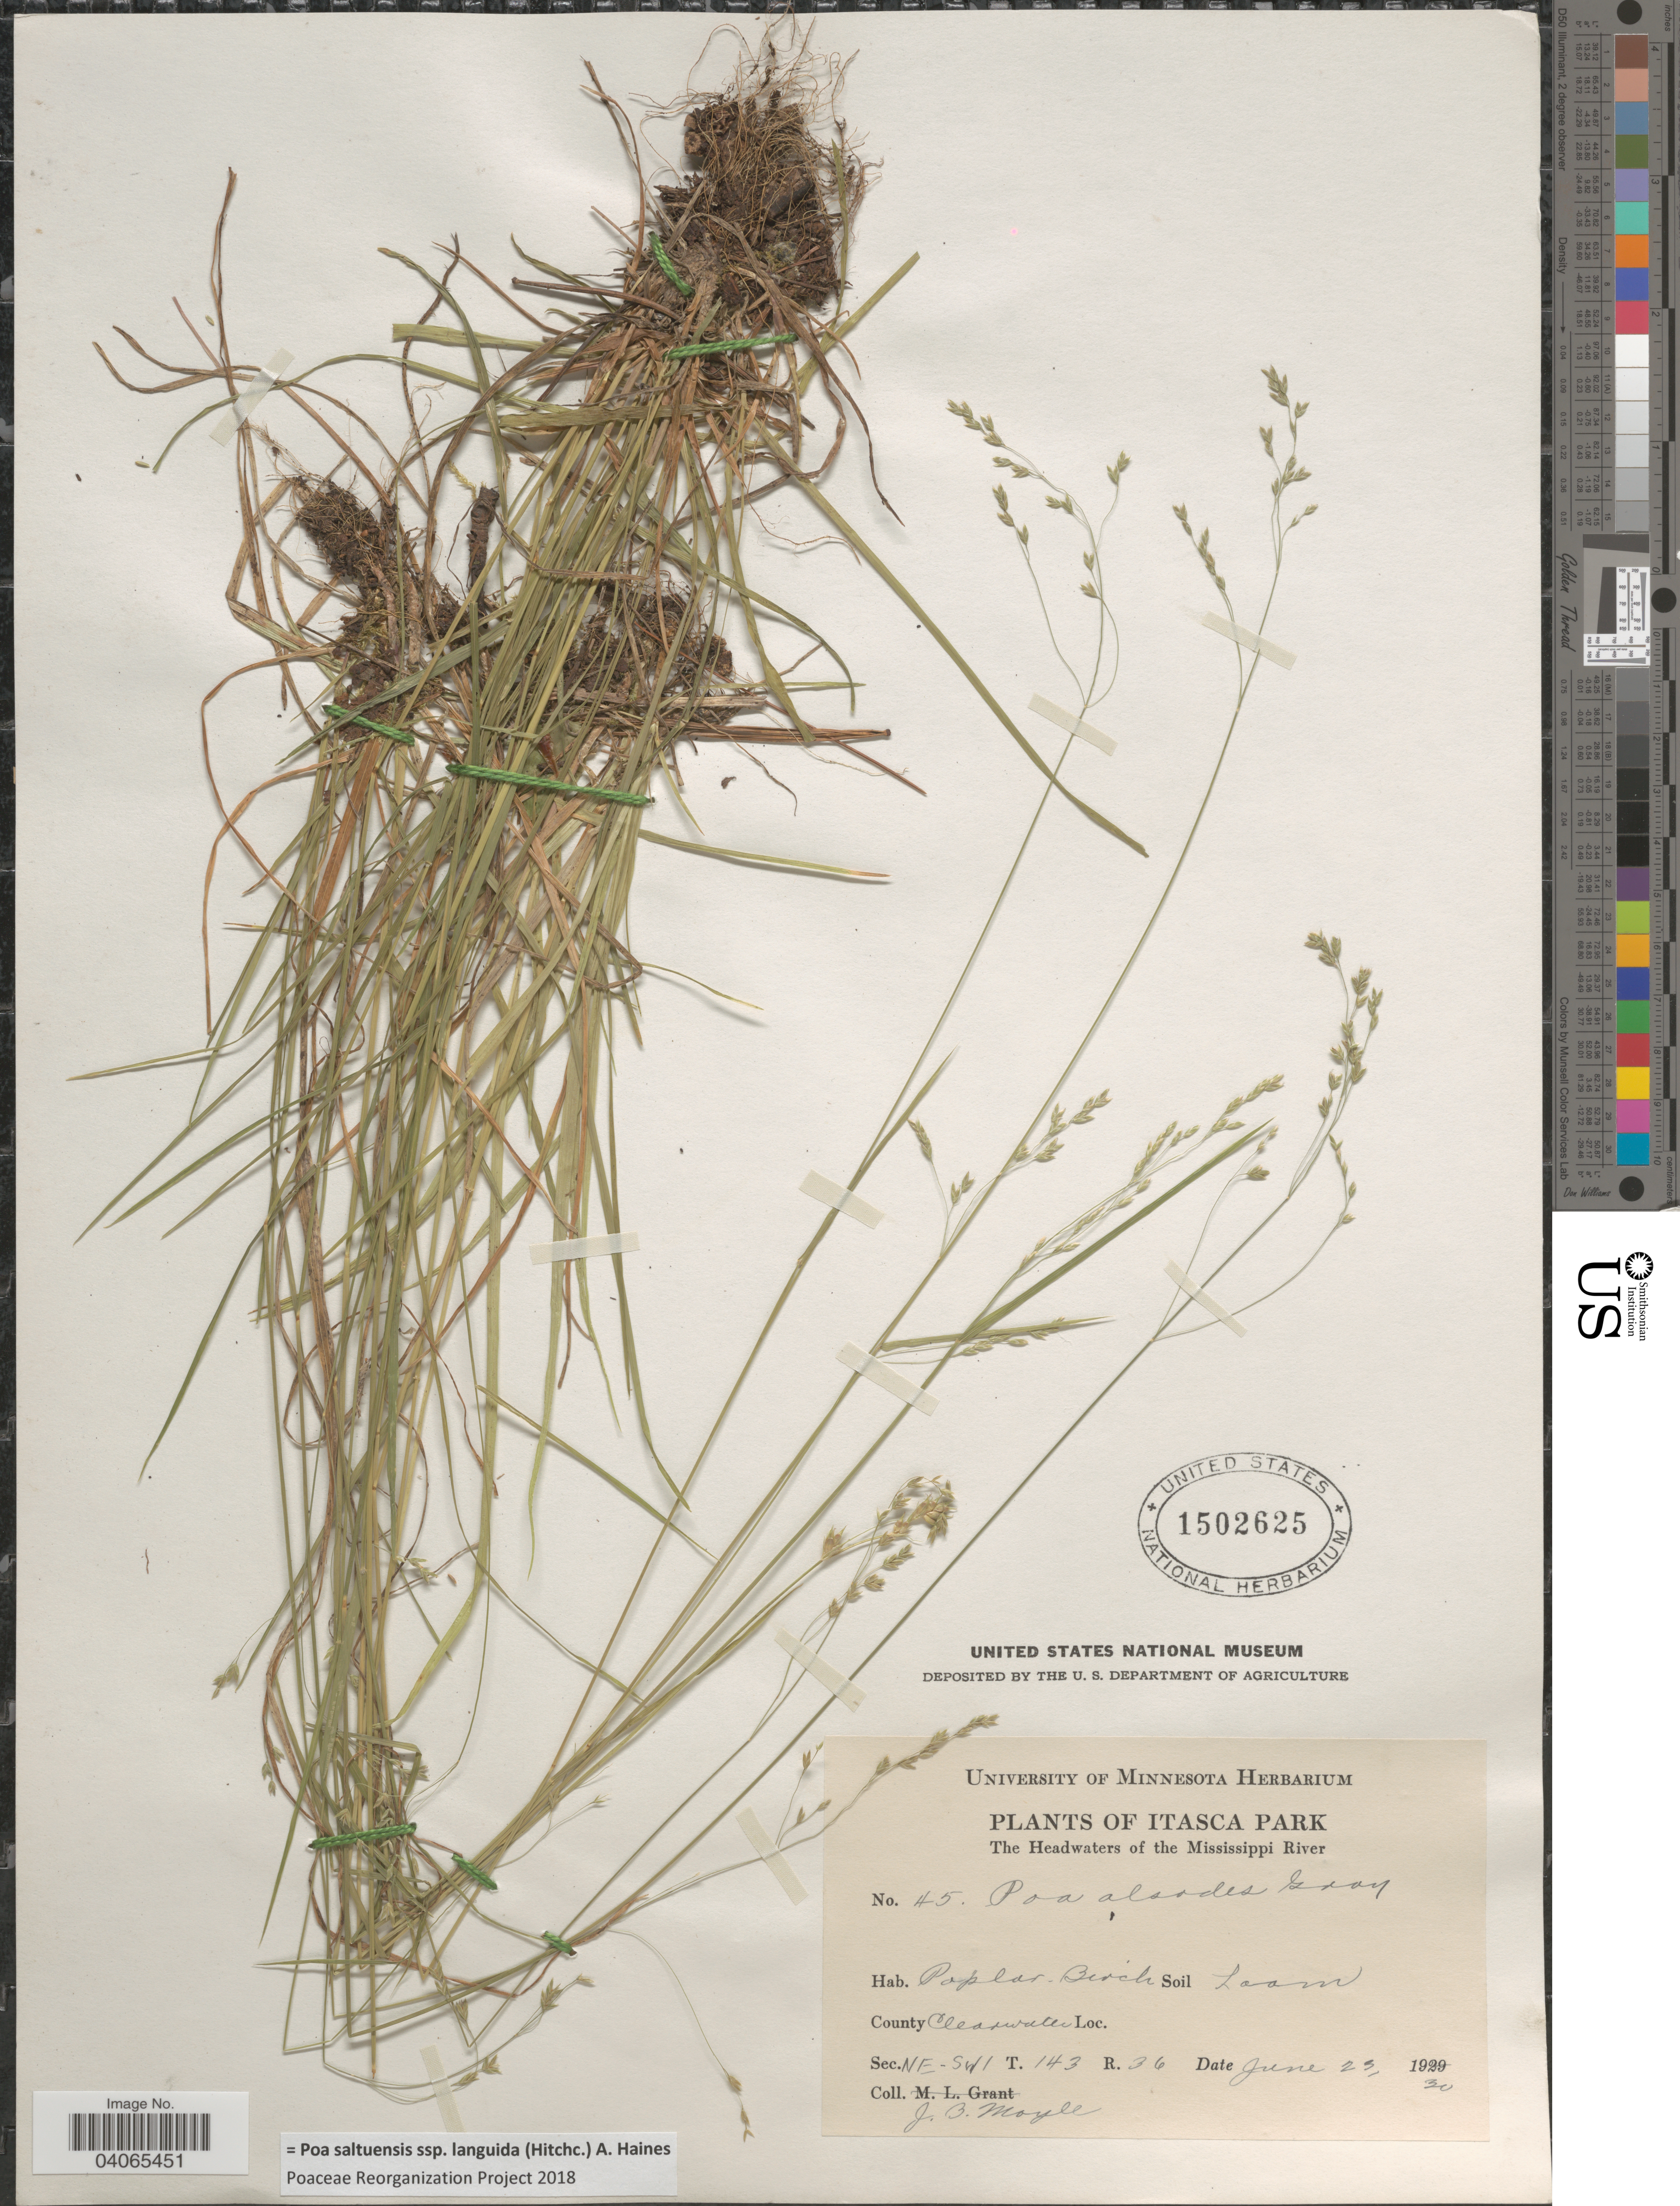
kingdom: Plantae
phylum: Tracheophyta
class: Liliopsida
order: Poales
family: Poaceae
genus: Poa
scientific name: Poa saltuensis subsp. languida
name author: (Hitchc.) A. Haines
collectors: J. Moyle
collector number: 45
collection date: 1930-06-23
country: United States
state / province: Minnesota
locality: Itasca Park. The Headwaters of the Mississippi River. Poplar Birch. County Clearwater. Sec. NE-SW1 T. 143 R. 36.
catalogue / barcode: US 1502625